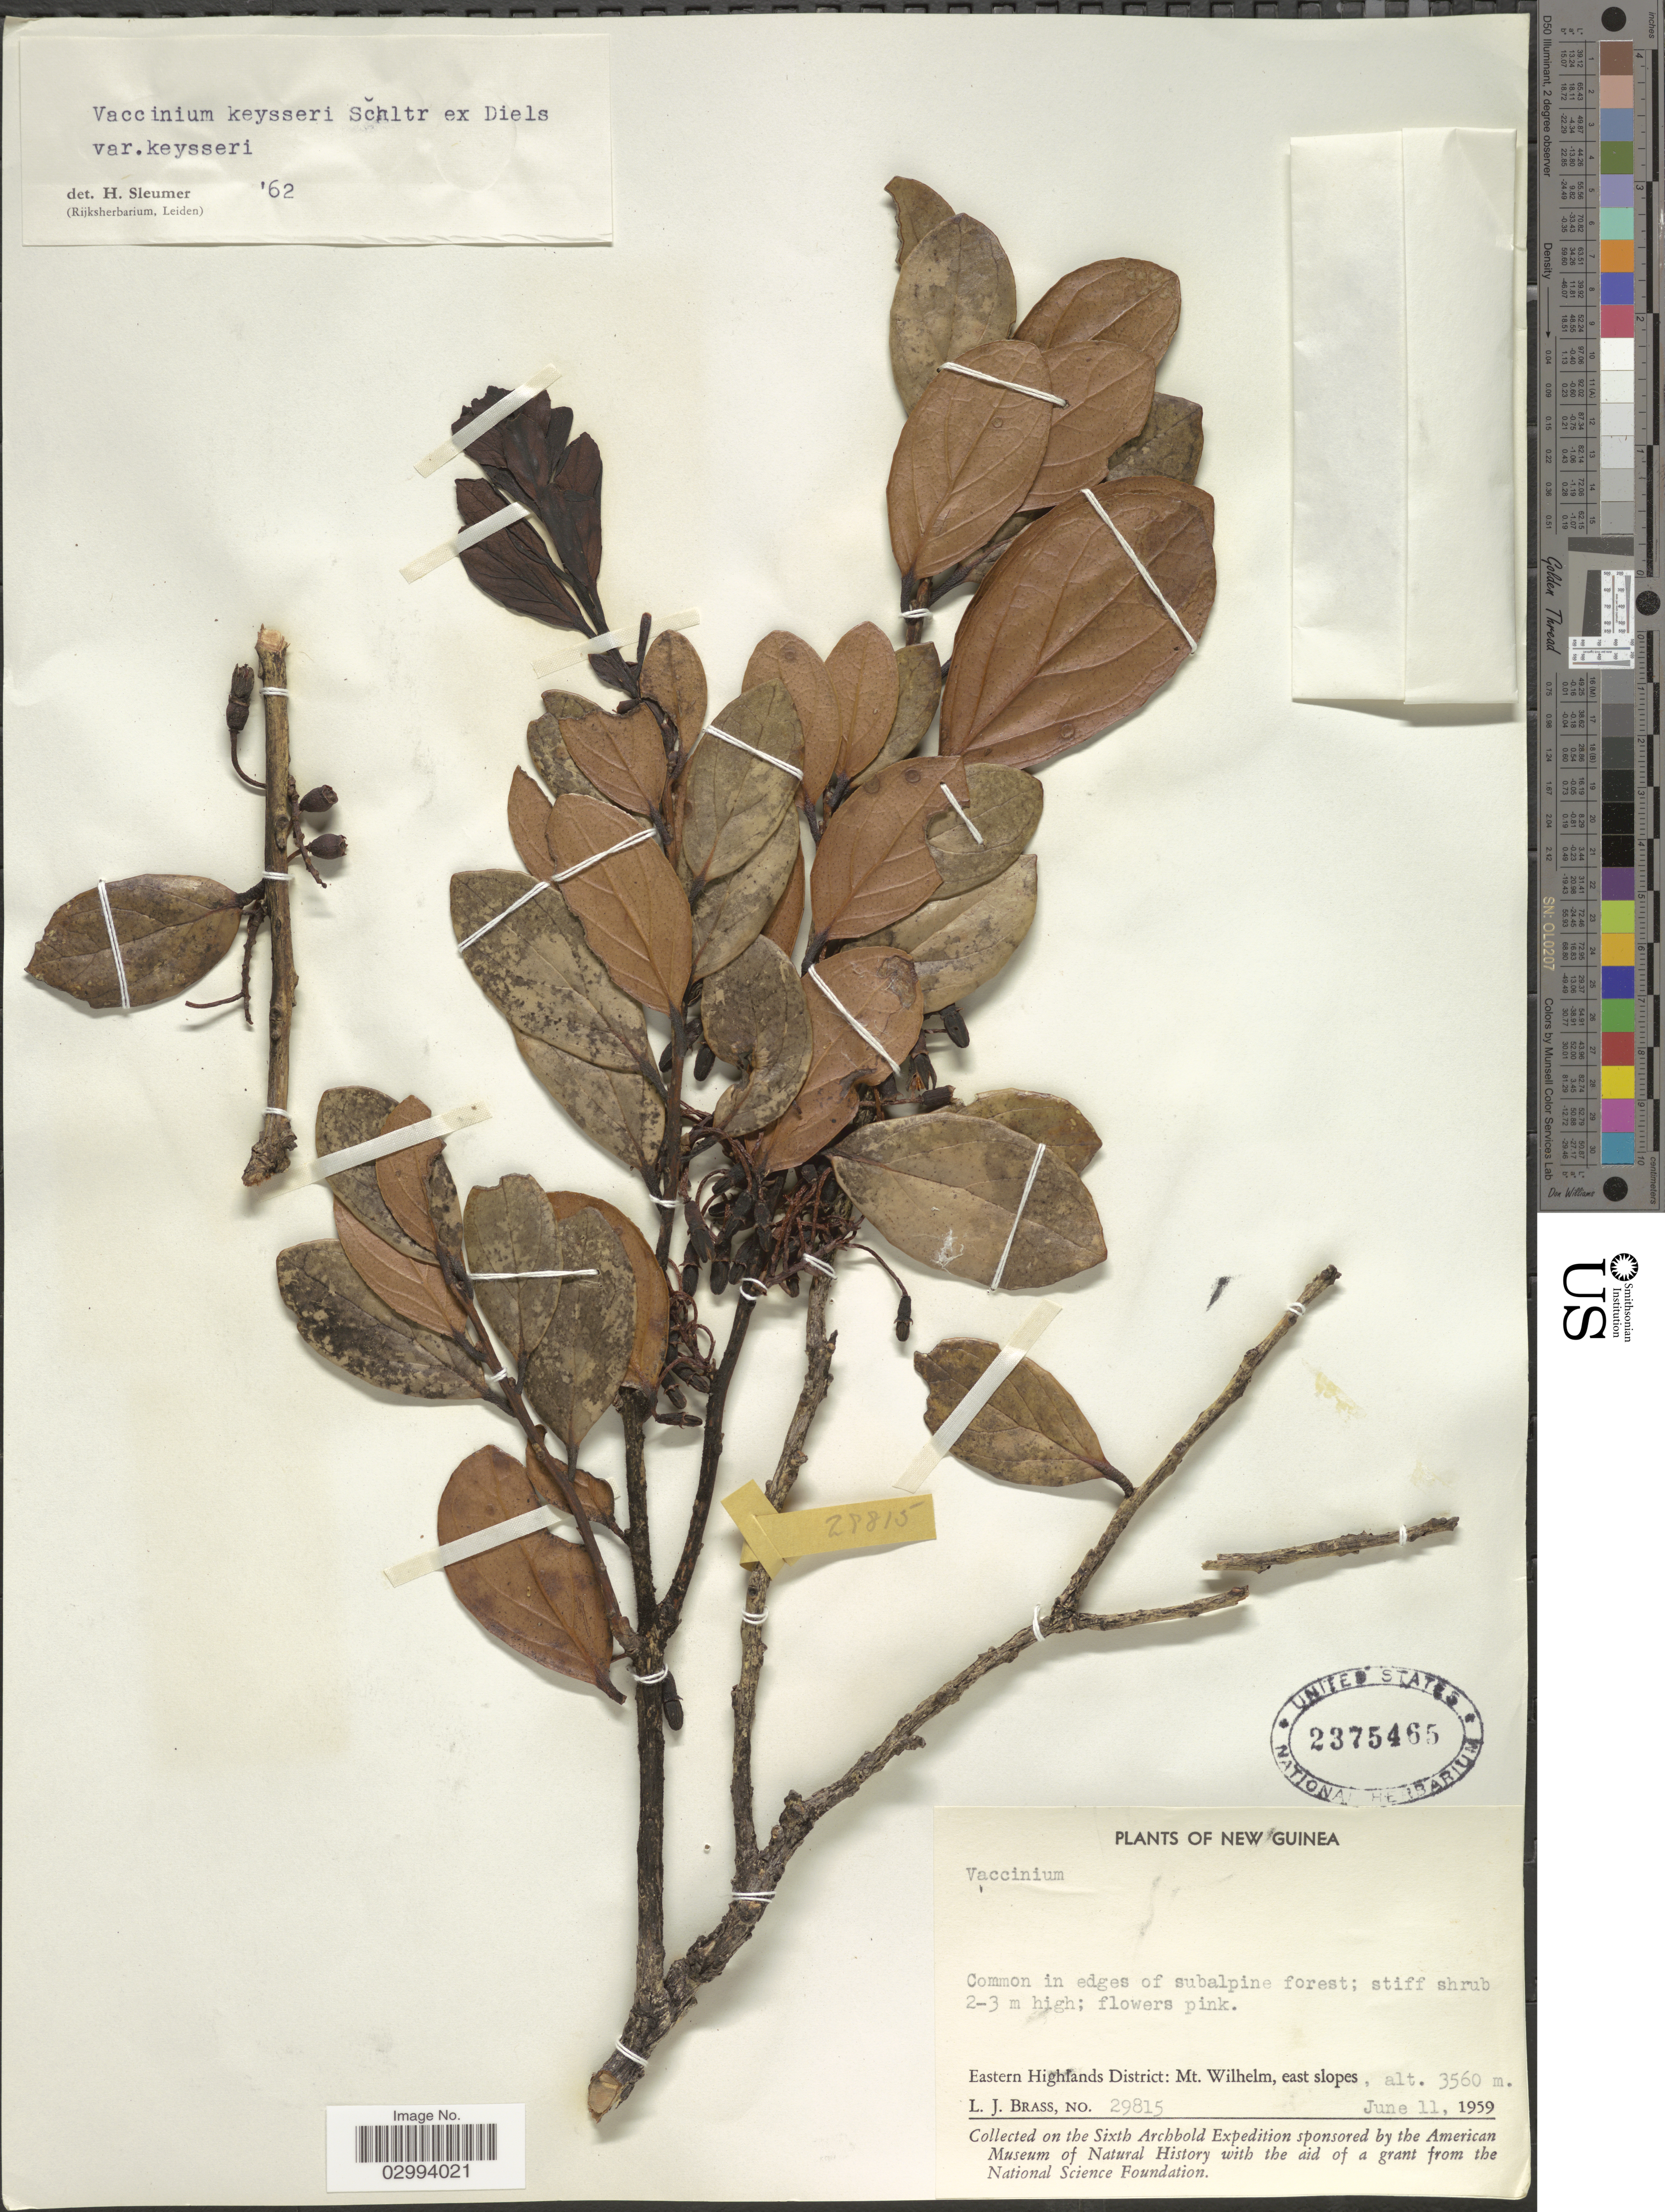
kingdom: Plantae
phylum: Tracheophyta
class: Magnoliopsida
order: Ericales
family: Ericaceae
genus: Dimorphanthera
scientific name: Dimorphanthera keysseri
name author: (Schltr. ex Diels) P.F. Stevens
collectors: L. J. Brass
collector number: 29815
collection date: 1959-06-11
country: Papua New Guinea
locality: New Guinea. Eastern Highlands District: Mt. Wilhelm, east slopes.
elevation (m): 3560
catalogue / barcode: US 2375465